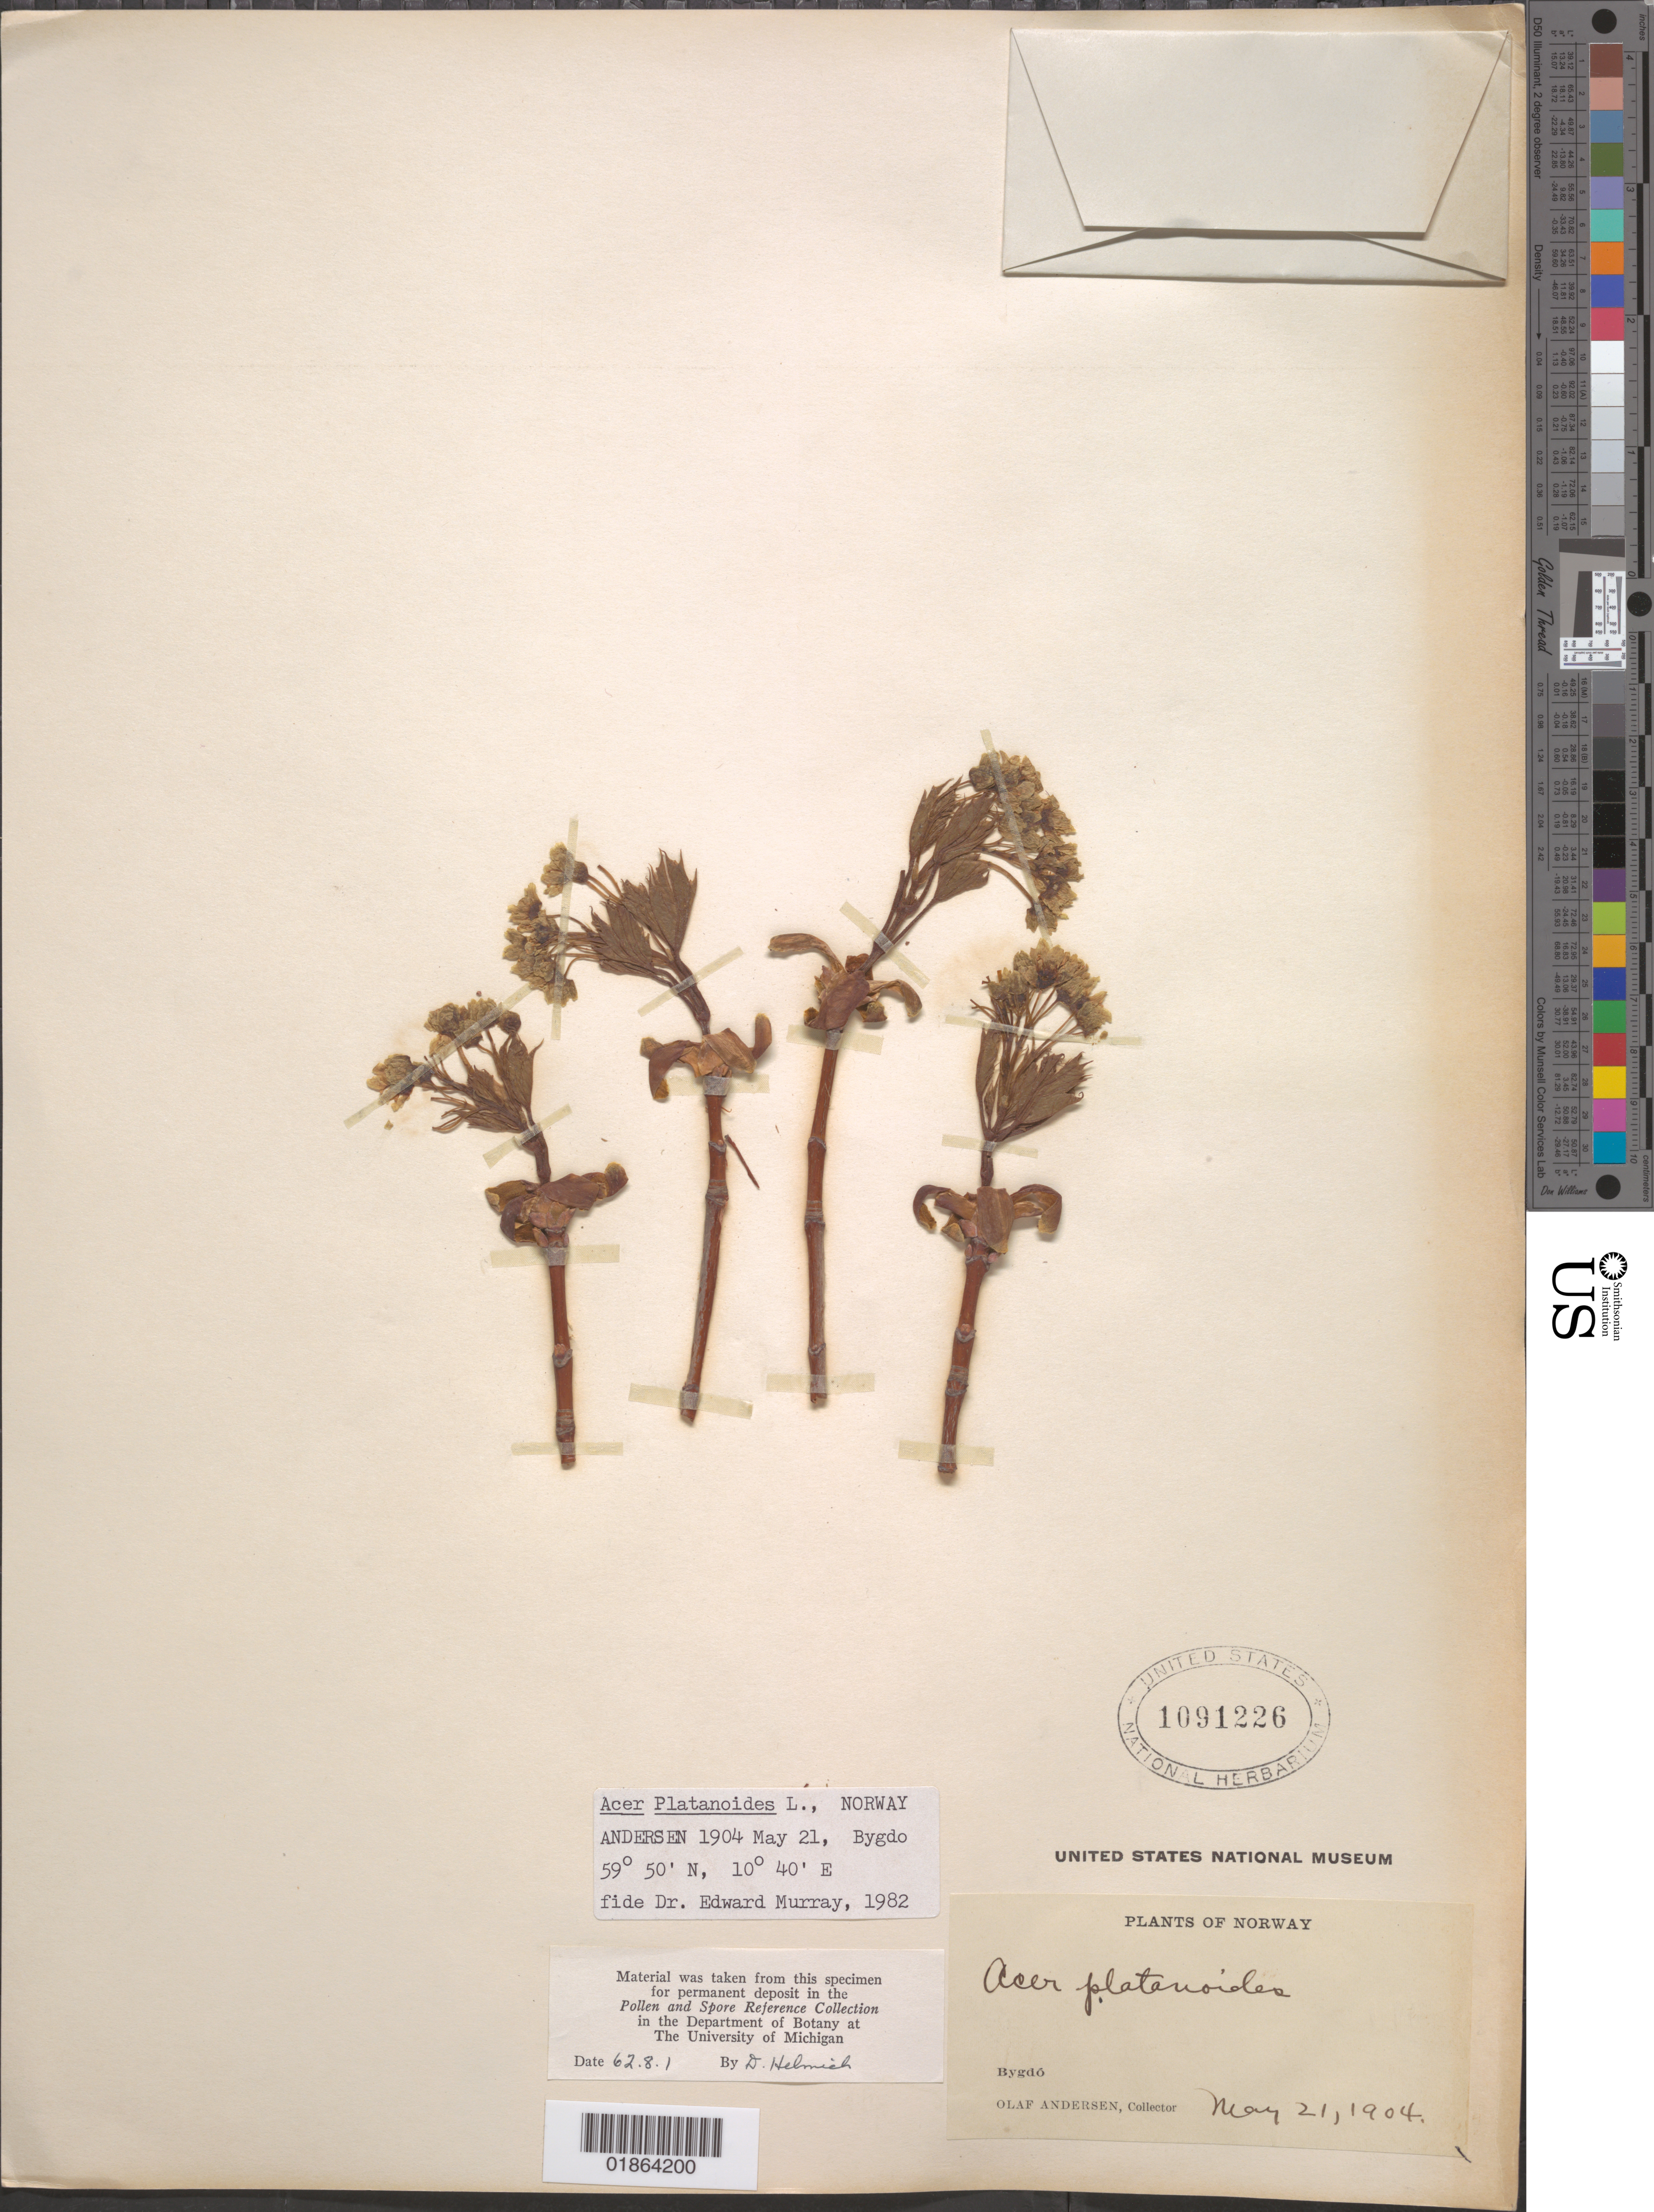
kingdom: Plantae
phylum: Tracheophyta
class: Magnoliopsida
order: Sapindales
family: Sapindaceae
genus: Acer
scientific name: Acer platanoides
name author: L.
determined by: Murray, Edward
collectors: O. Andersen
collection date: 1904-05-21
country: Norway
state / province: Oslo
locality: Bygdô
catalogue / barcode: US 1091226